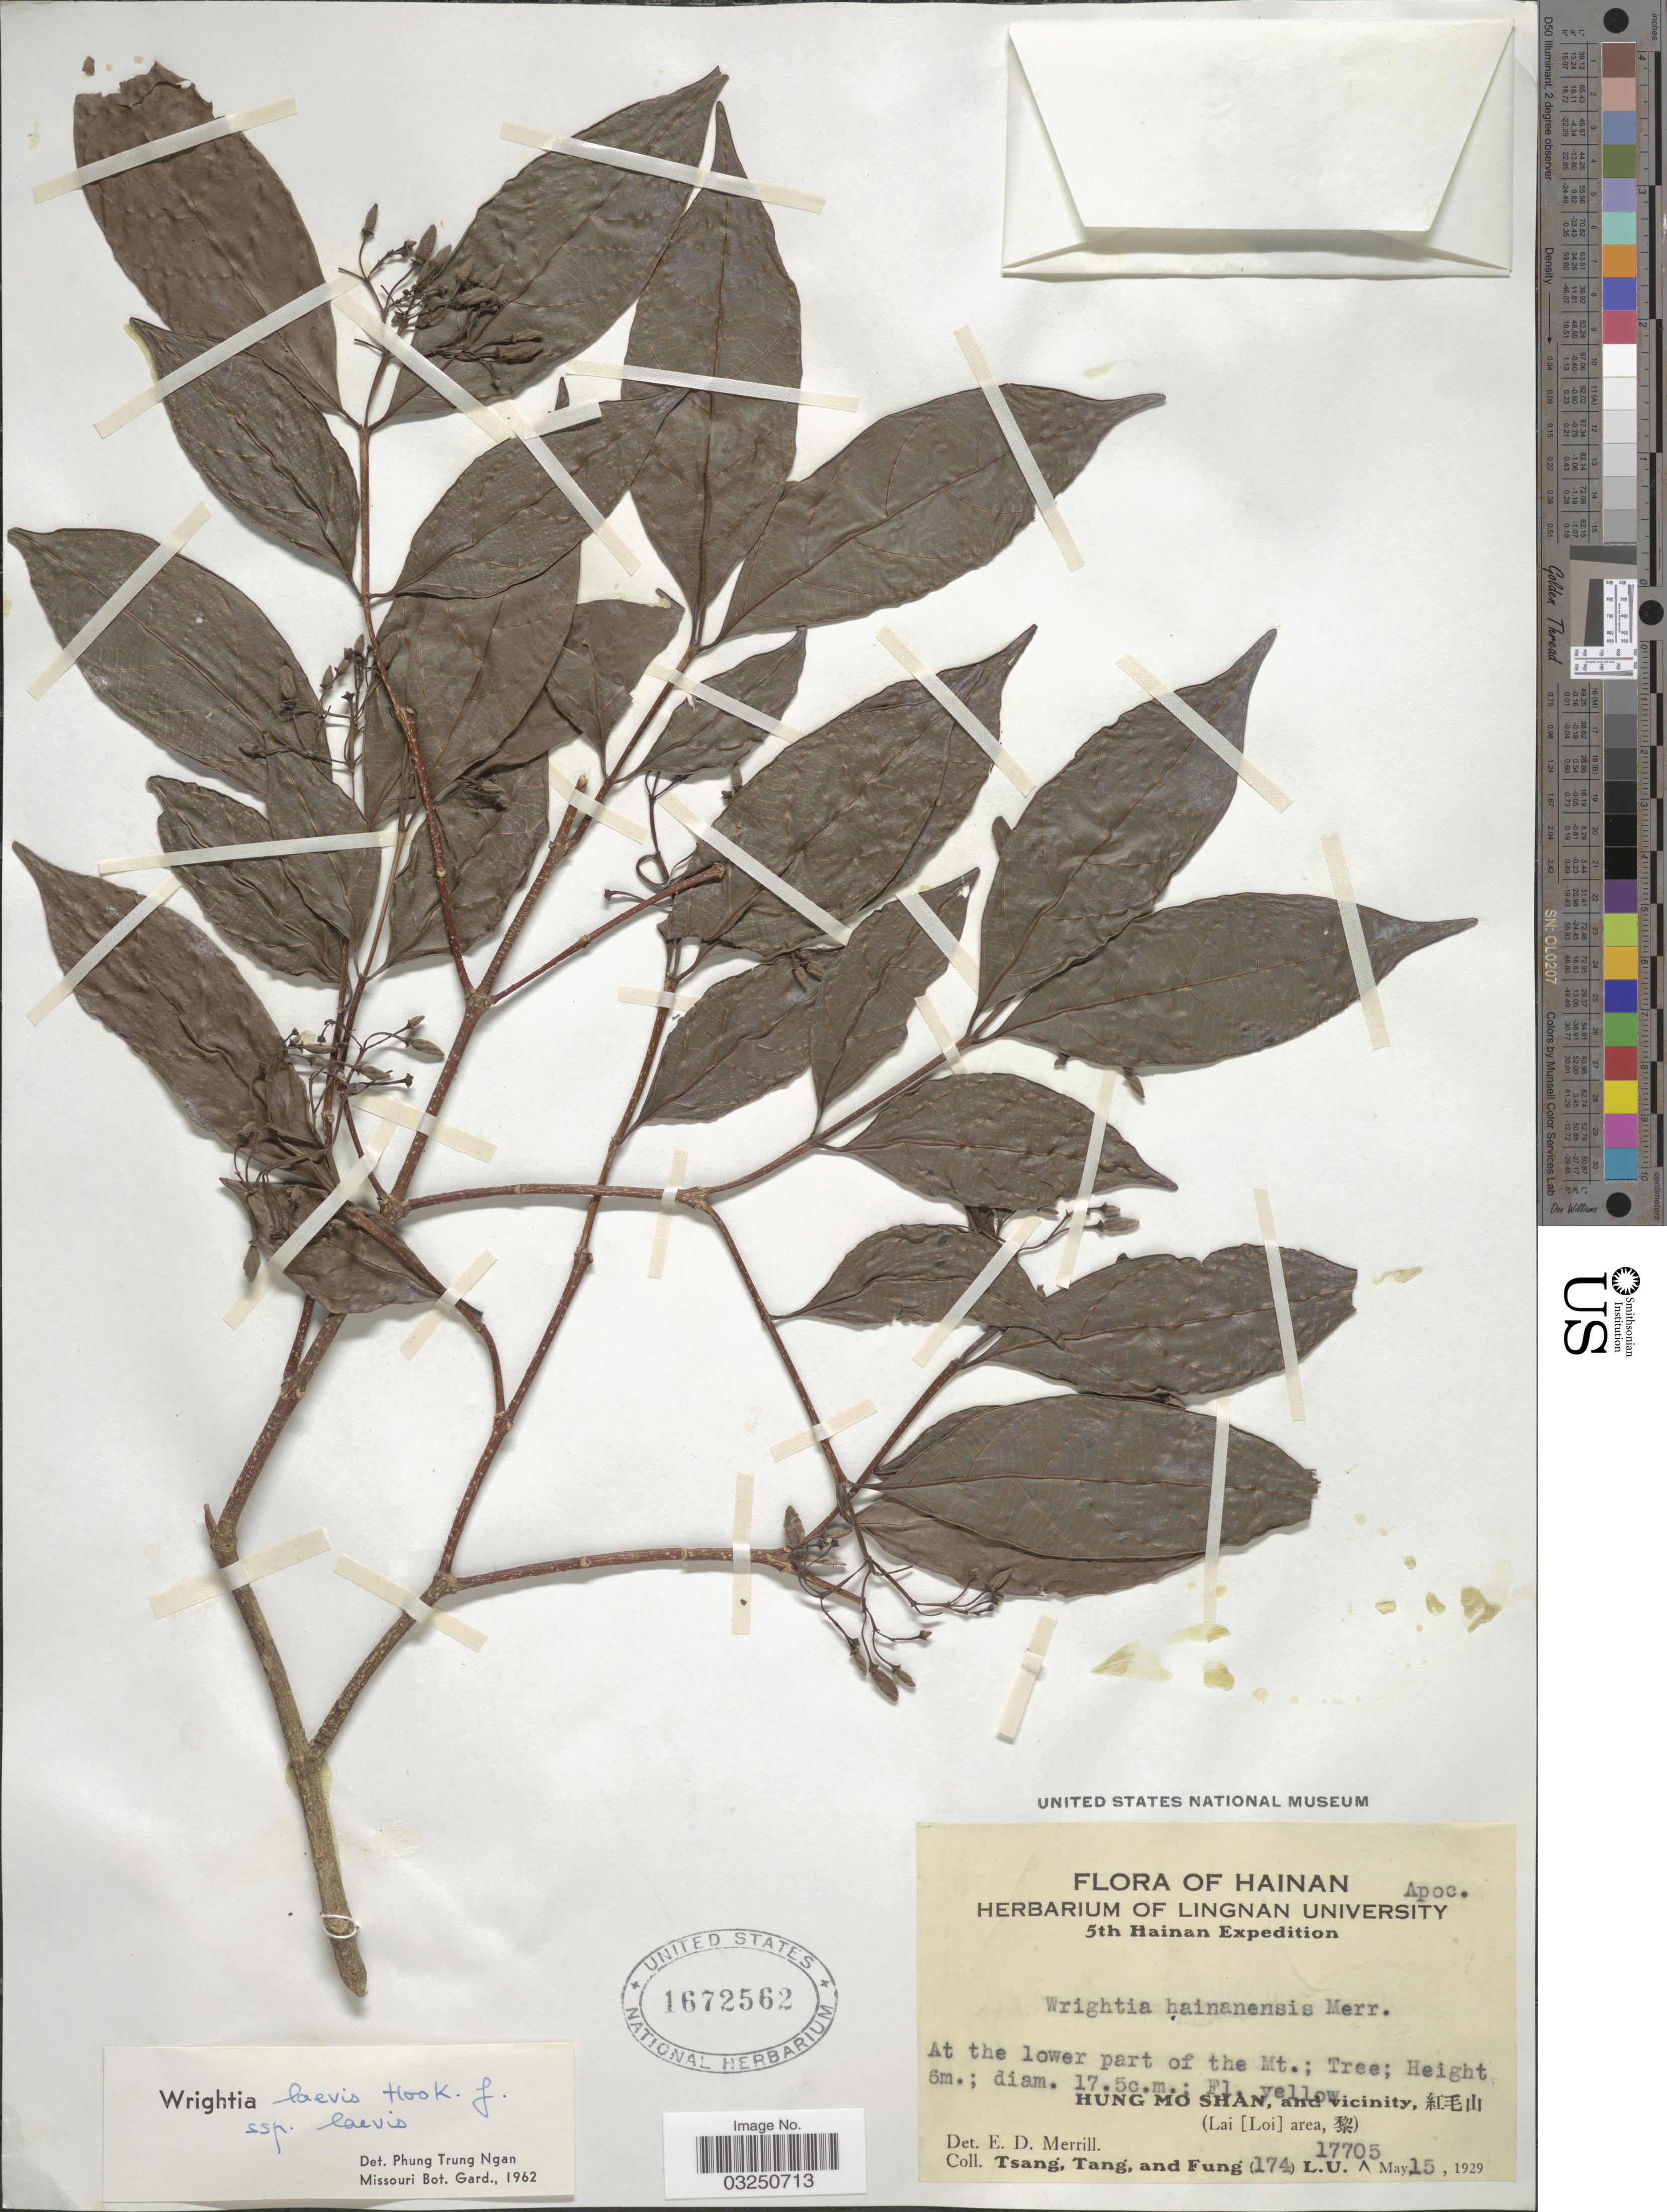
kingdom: Plantae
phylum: Tracheophyta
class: Magnoliopsida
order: Gentianales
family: Apocynaceae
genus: Wrightia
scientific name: Wrightia laevis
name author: Hook. f.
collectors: -- Tsang, -. Tang & Fung, --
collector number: (174) L.U. 17705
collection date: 1929-05-15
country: China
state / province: Hainan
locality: HuMo Shan, and vicinity, (Lai (Loi) area/ Li and Miao Autonomous Prefecture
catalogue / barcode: US 1672562